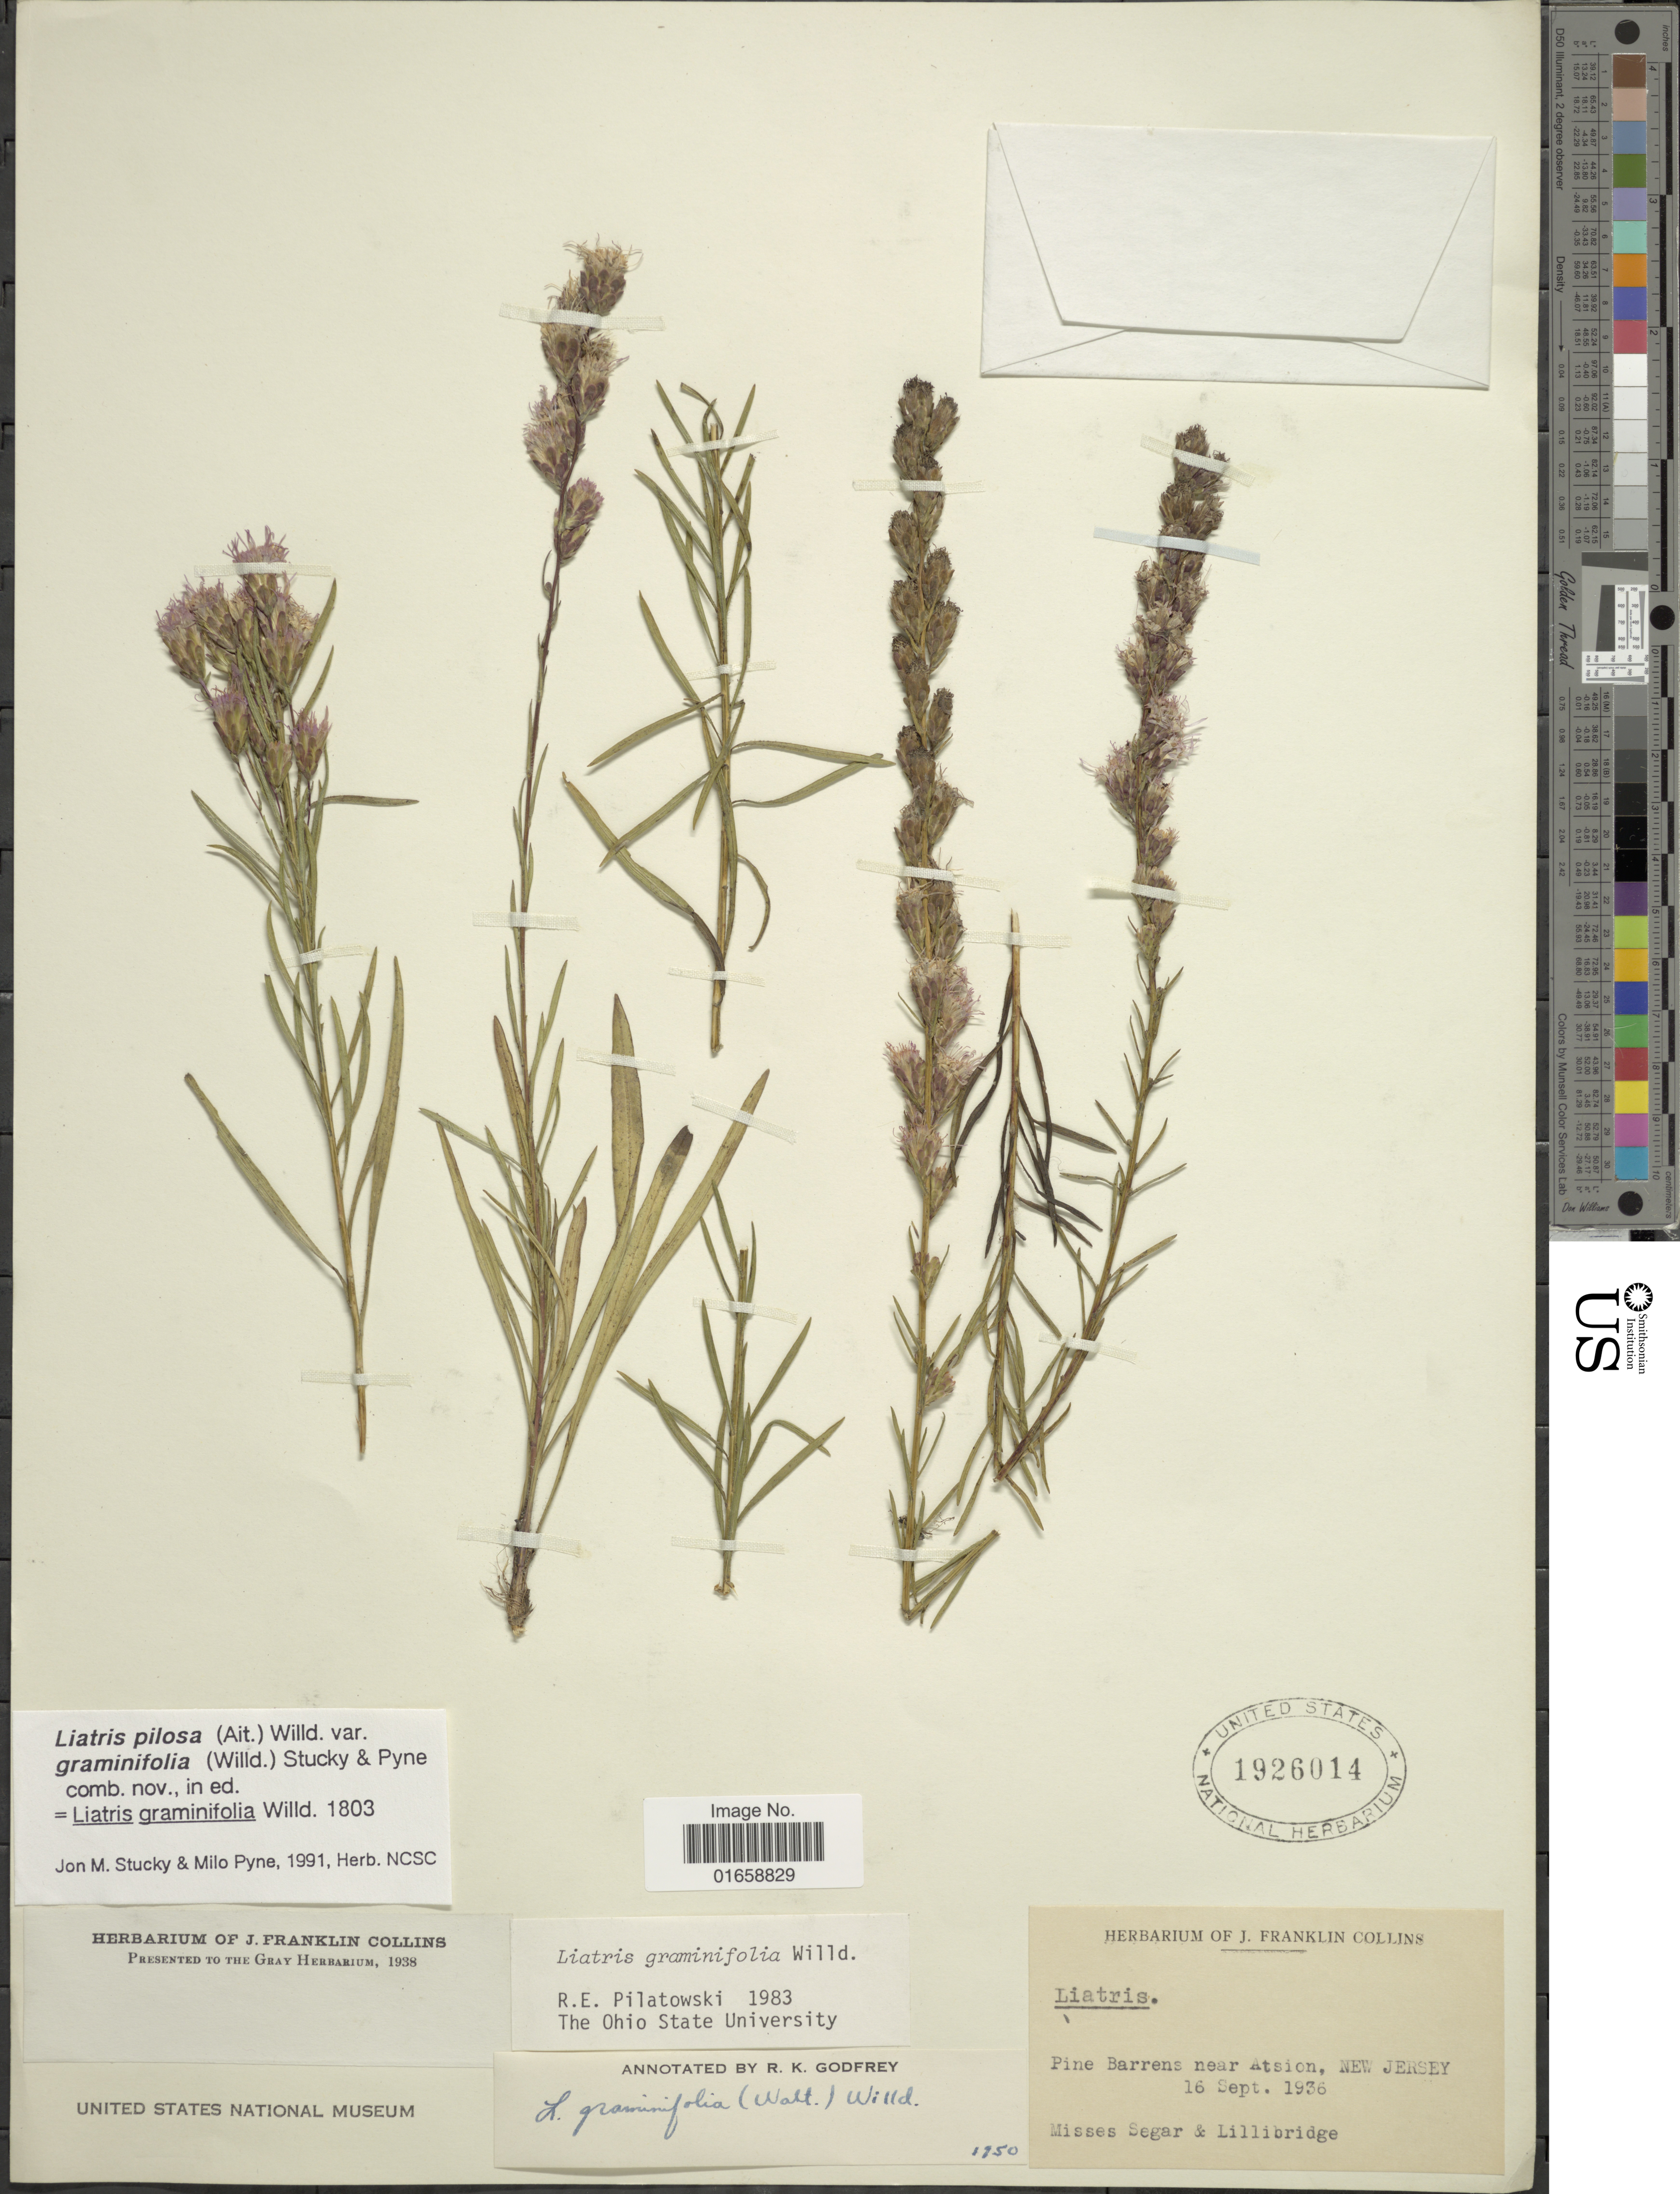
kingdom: Plantae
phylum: Tracheophyta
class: Magnoliopsida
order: Asterales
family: Asteraceae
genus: Liatris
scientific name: Liatris pilosa var. graminifolia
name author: Willd.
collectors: Segar & Lillibridge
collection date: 1936-09-16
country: United States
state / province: New Jersey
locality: Pine barrens near Atsion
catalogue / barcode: US 1926014